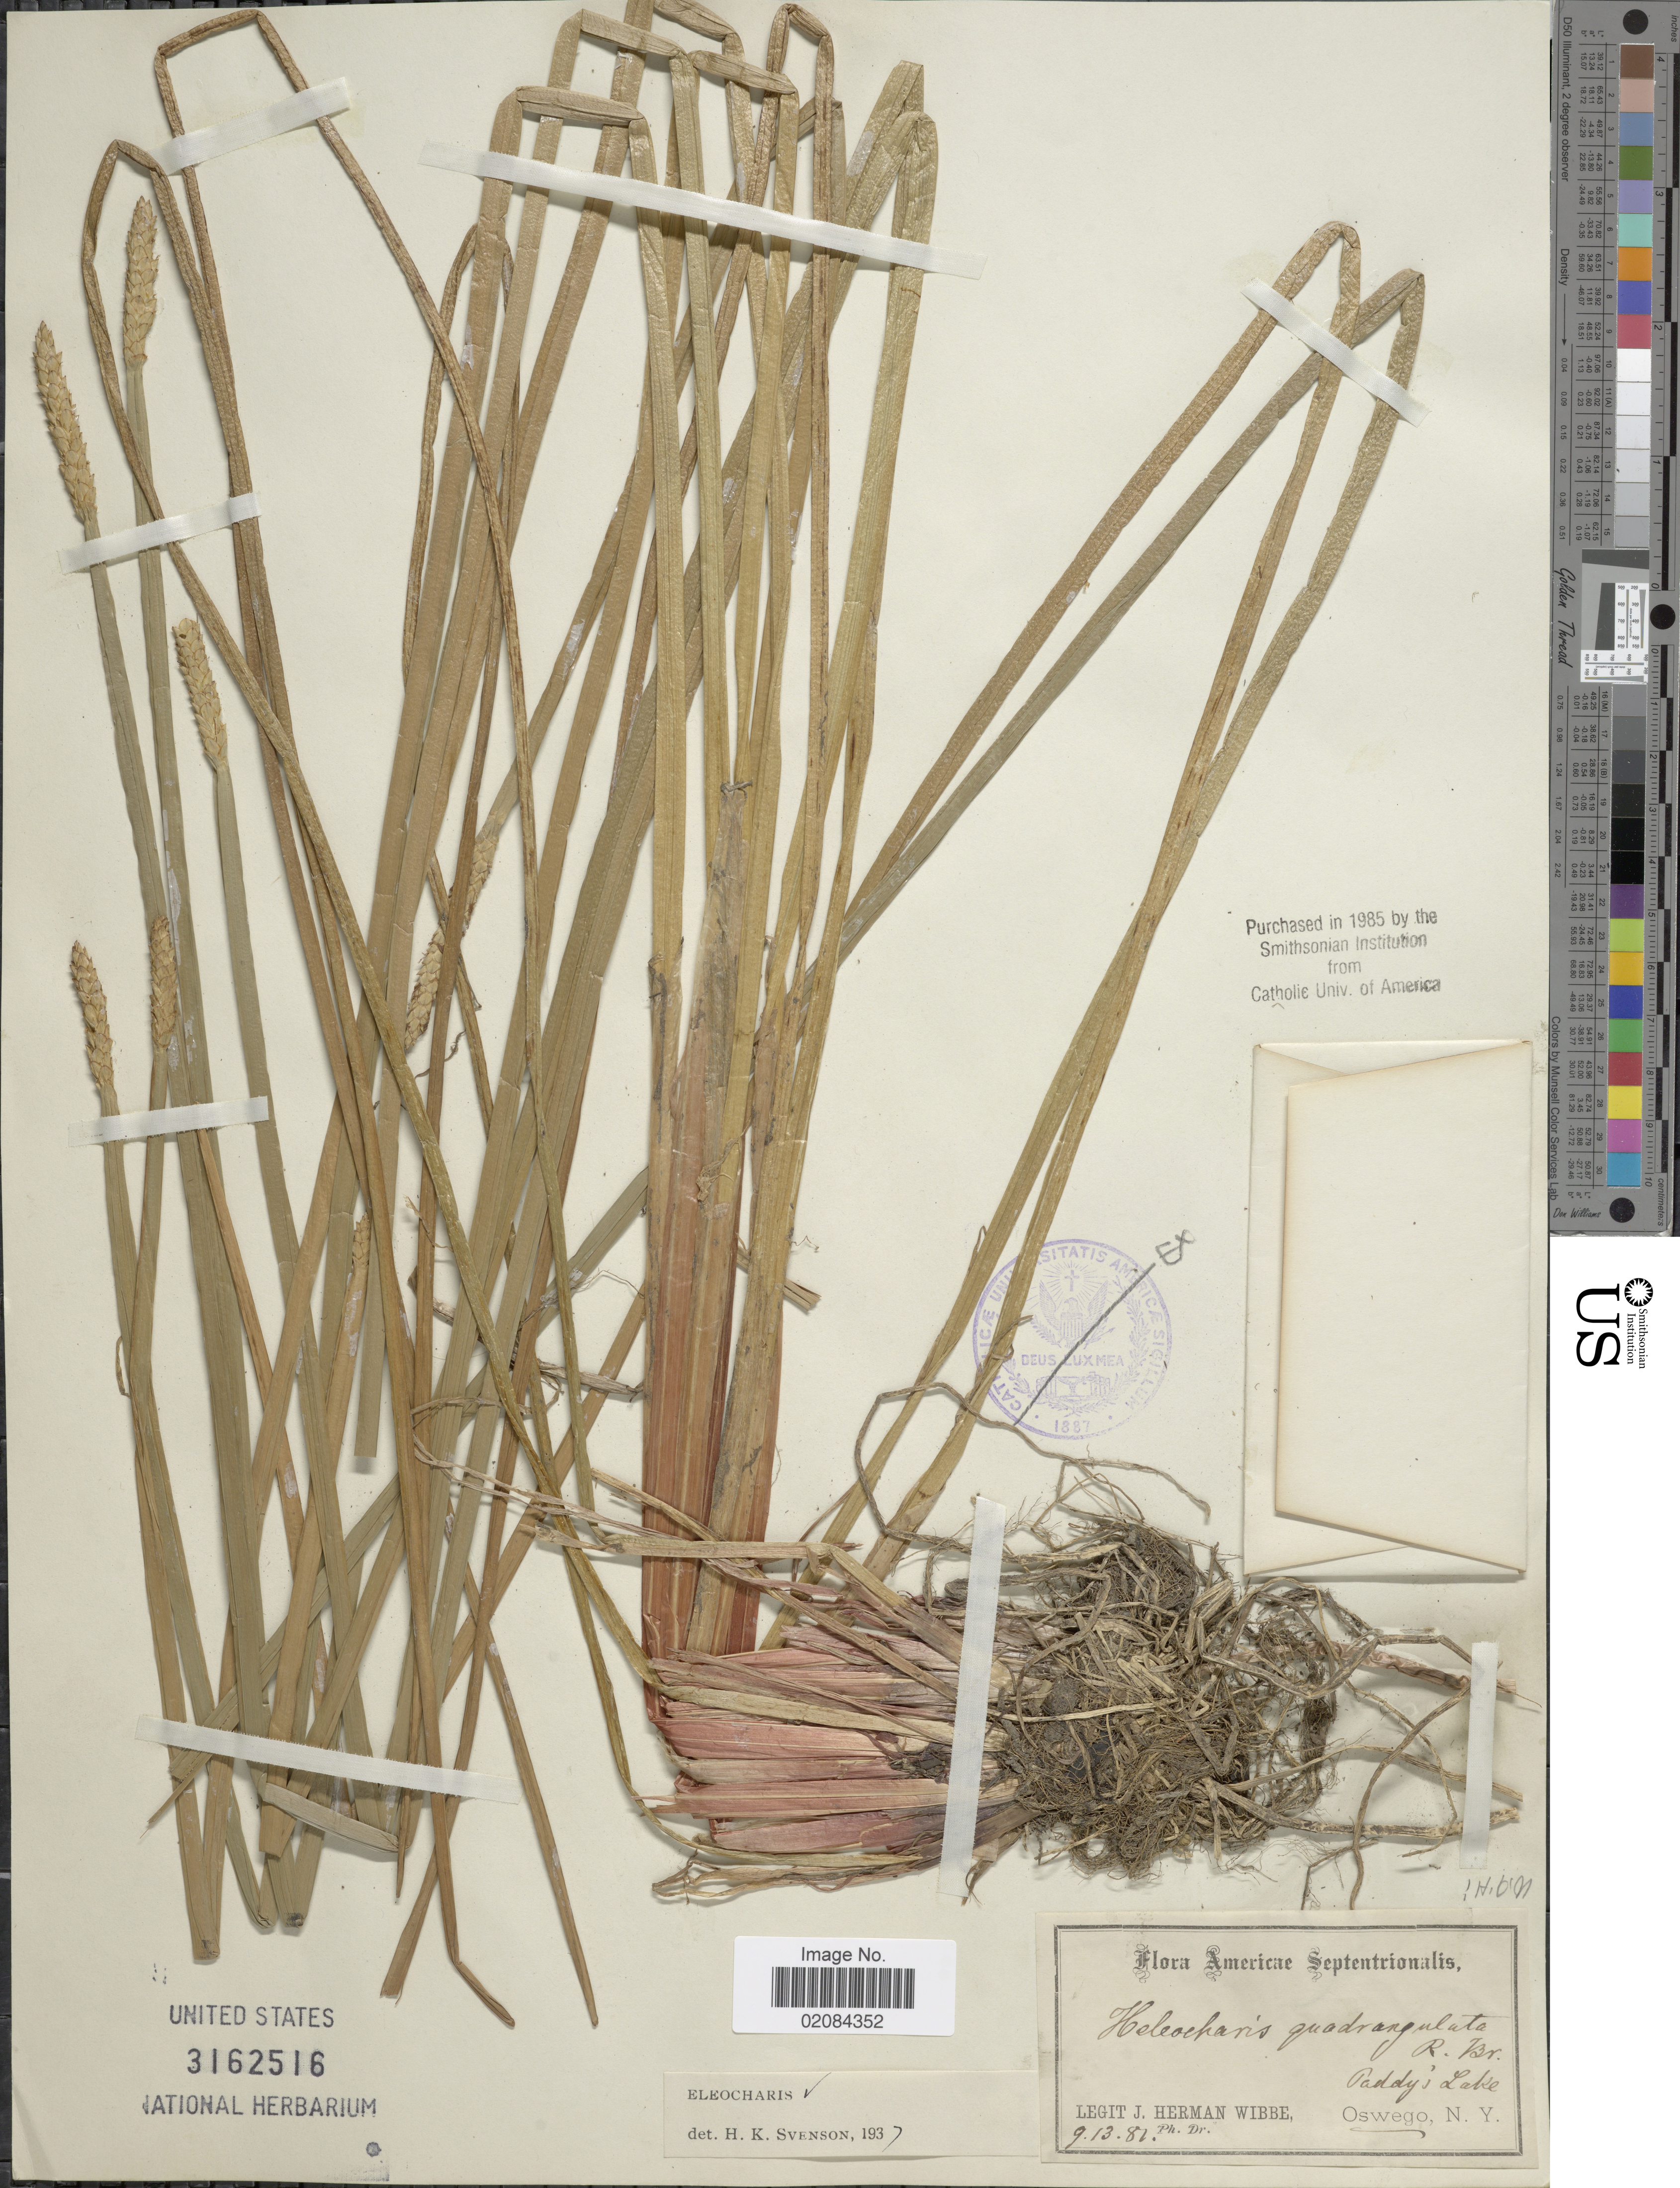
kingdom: Plantae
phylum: Tracheophyta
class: Liliopsida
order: Poales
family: Cyperaceae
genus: Eleocharis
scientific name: Eleocharis quadrangulata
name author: (Michx.) Roem. & Schult.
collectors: J. Wibbe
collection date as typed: Transcribed d/m/y: 13/9/81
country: United States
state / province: New York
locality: Paddy's Lake, Oswego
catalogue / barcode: US 3162516